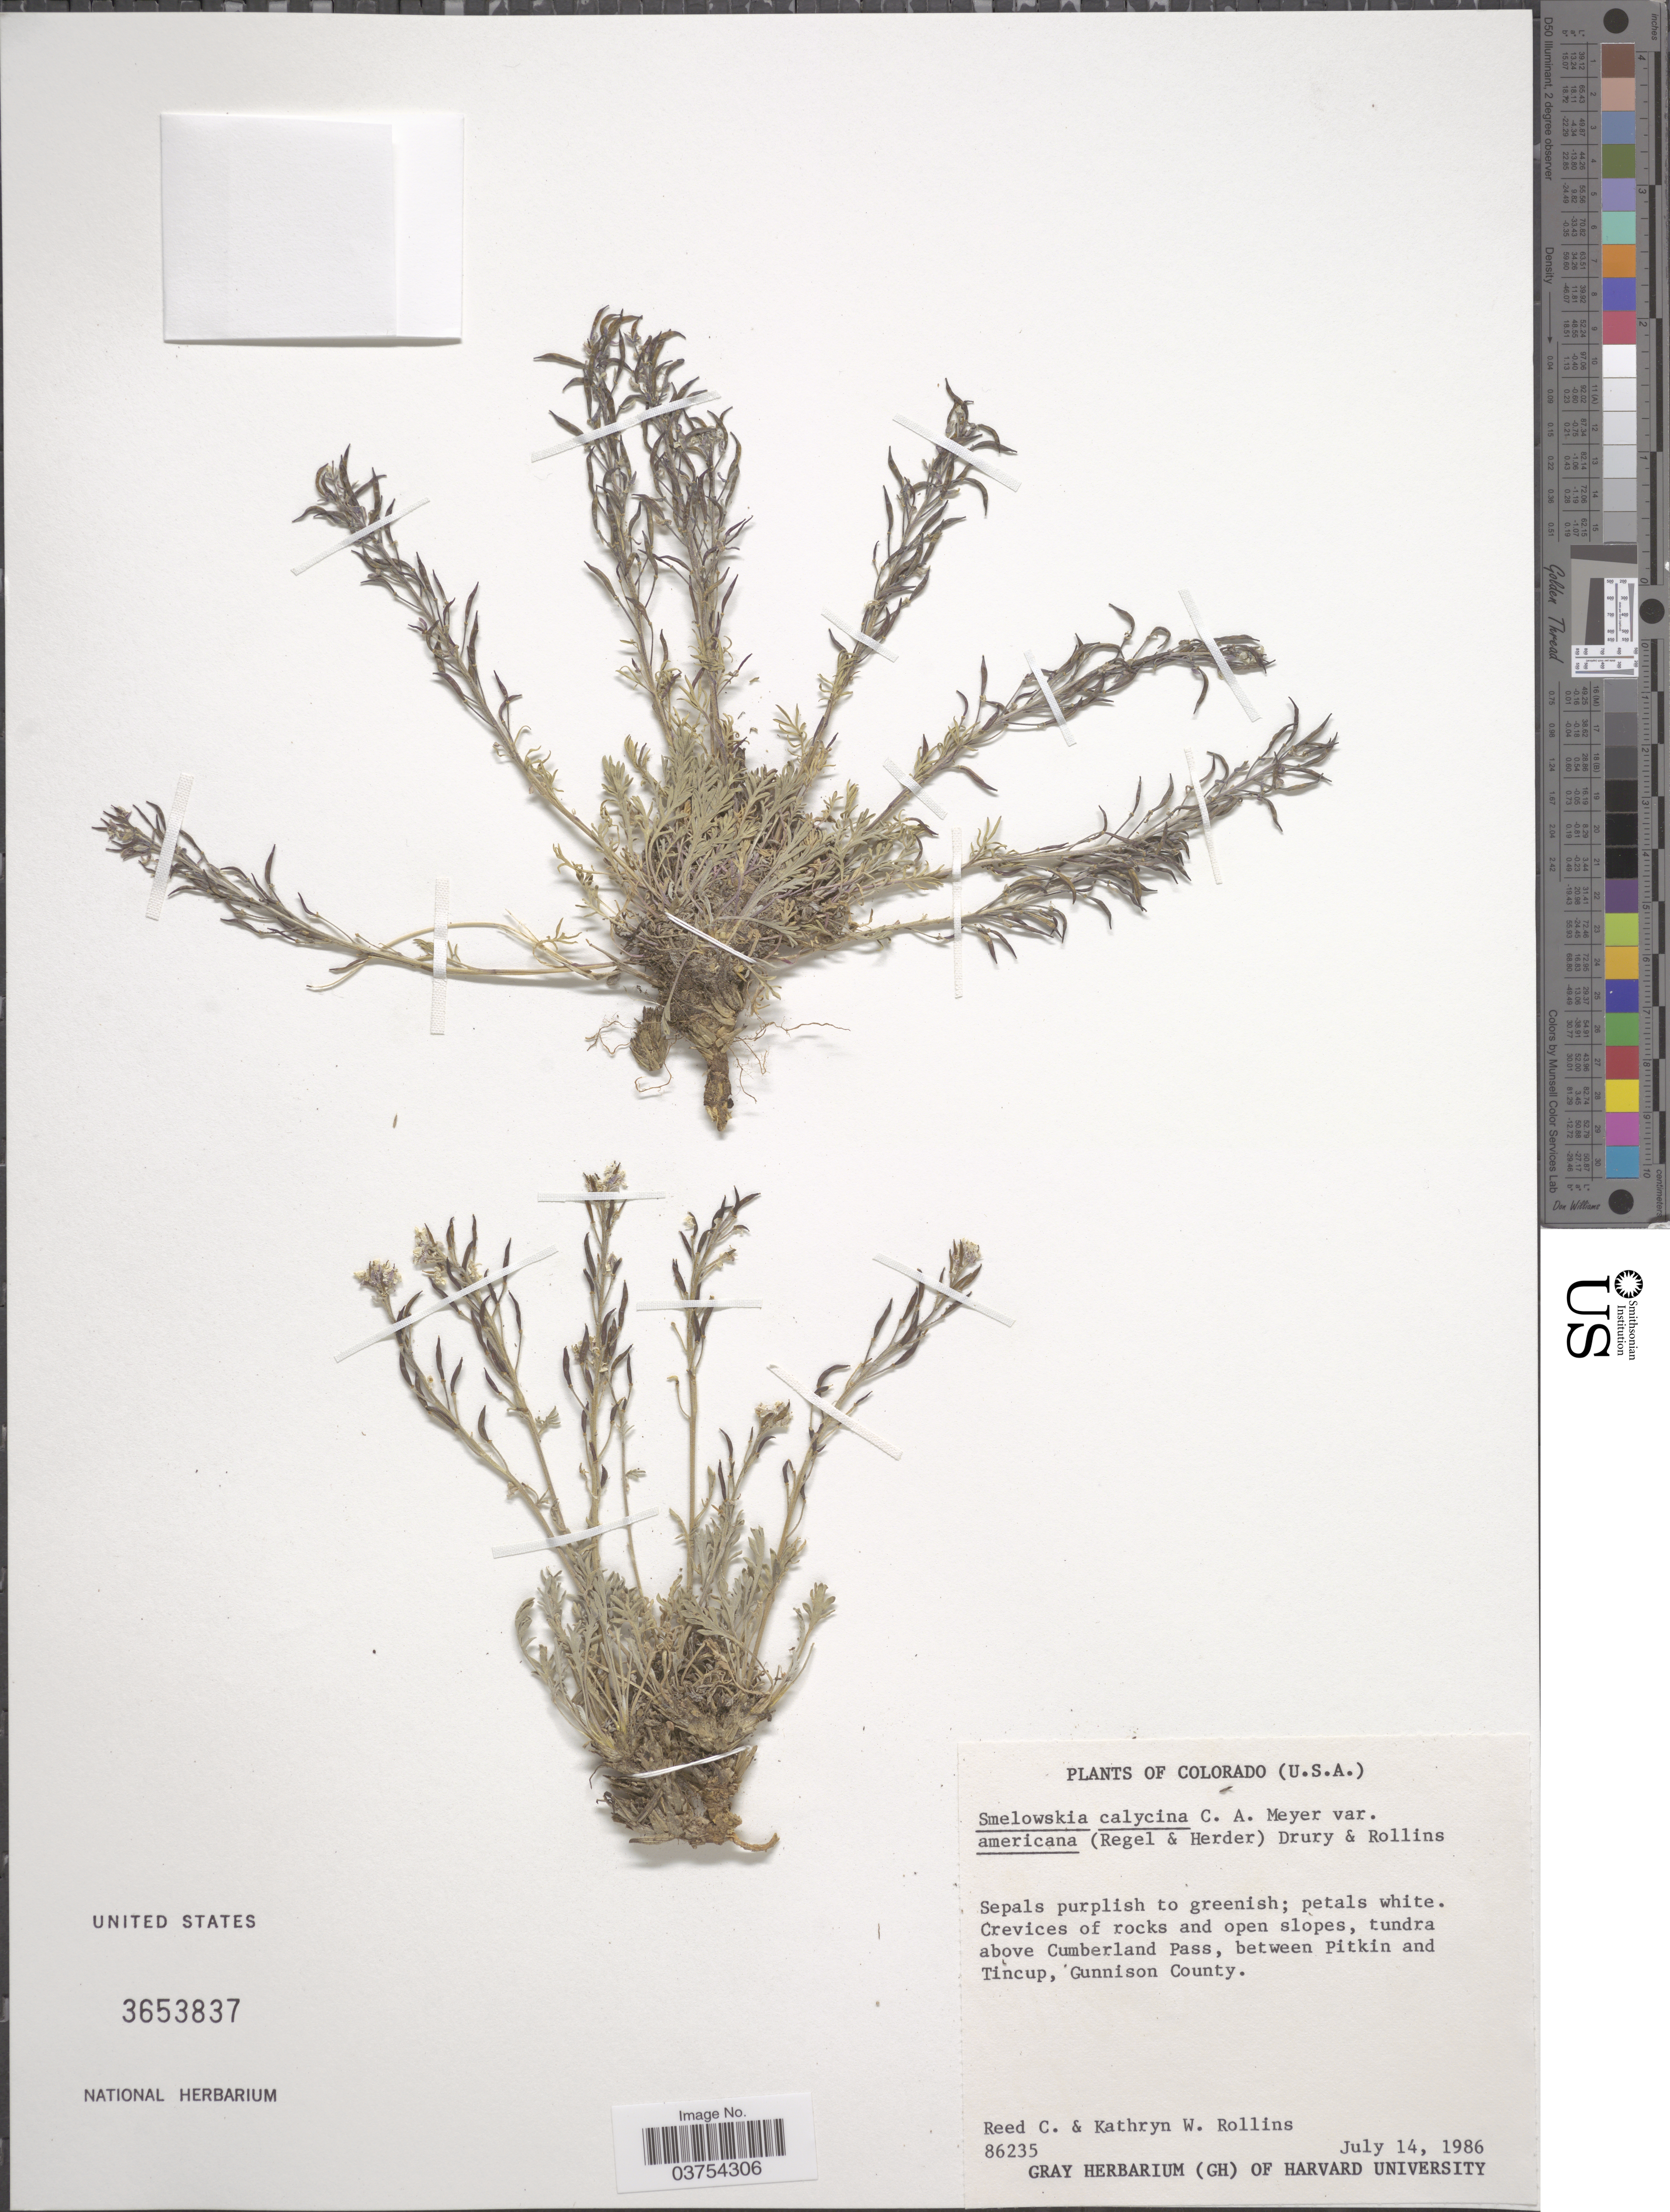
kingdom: Plantae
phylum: Tracheophyta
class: Magnoliopsida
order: Brassicales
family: Brassicaceae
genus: Smelowskia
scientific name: Smelowskia calycina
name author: (Stephan) C.A. Mey.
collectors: R. C. Rollins & K. W. Rollins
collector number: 86235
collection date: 1986-07-14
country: United States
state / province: Colorado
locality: Above Cumberland Pass, between Pitkin and Tincup, Gunnison County.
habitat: crevices of rocks and open slopes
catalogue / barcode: US 3653837